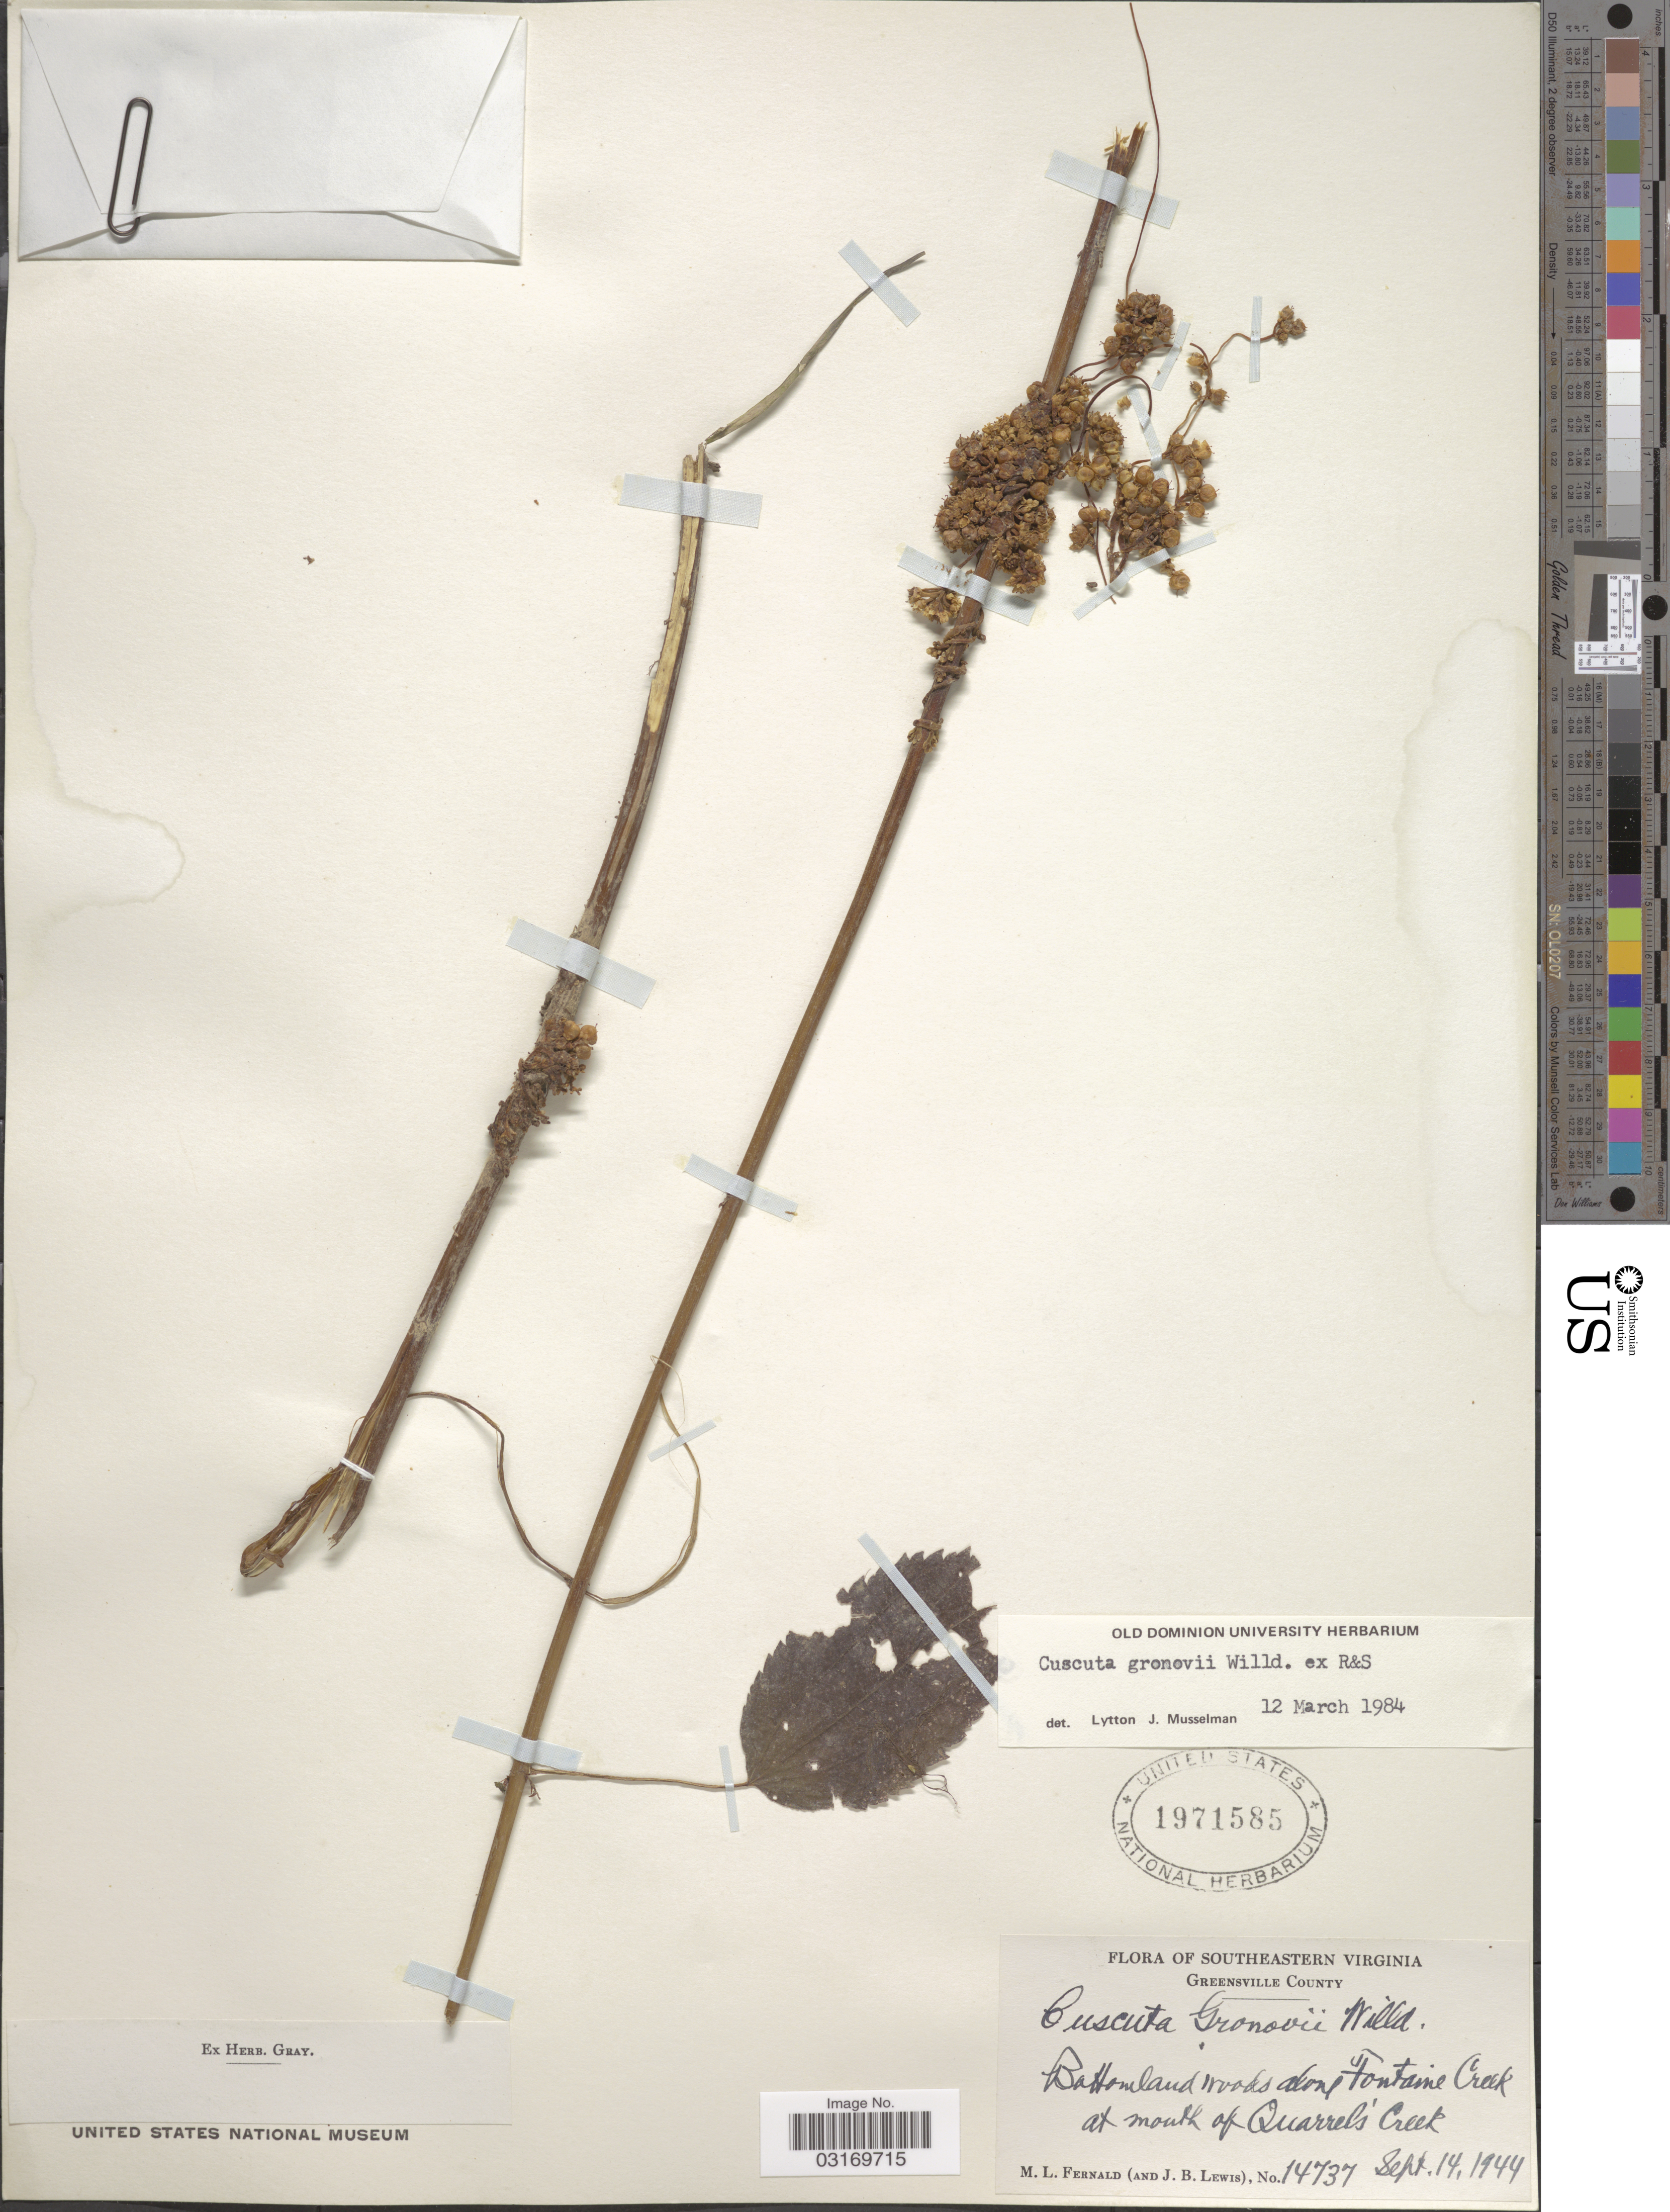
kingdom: Plantae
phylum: Tracheophyta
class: Magnoliopsida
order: Solanales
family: Convolvulaceae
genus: Cuscuta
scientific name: Cuscuta gronovii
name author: Willd. ex Schult.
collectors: M. L. Fernald & J. B. Lewis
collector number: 14737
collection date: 1944-09-14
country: United States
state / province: Virginia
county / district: Greensville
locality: Southeastern Virginia. Greensville County. Bottomland woods along Fontaine Creek at mouth of Quarrel's Creek.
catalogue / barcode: US 1971585